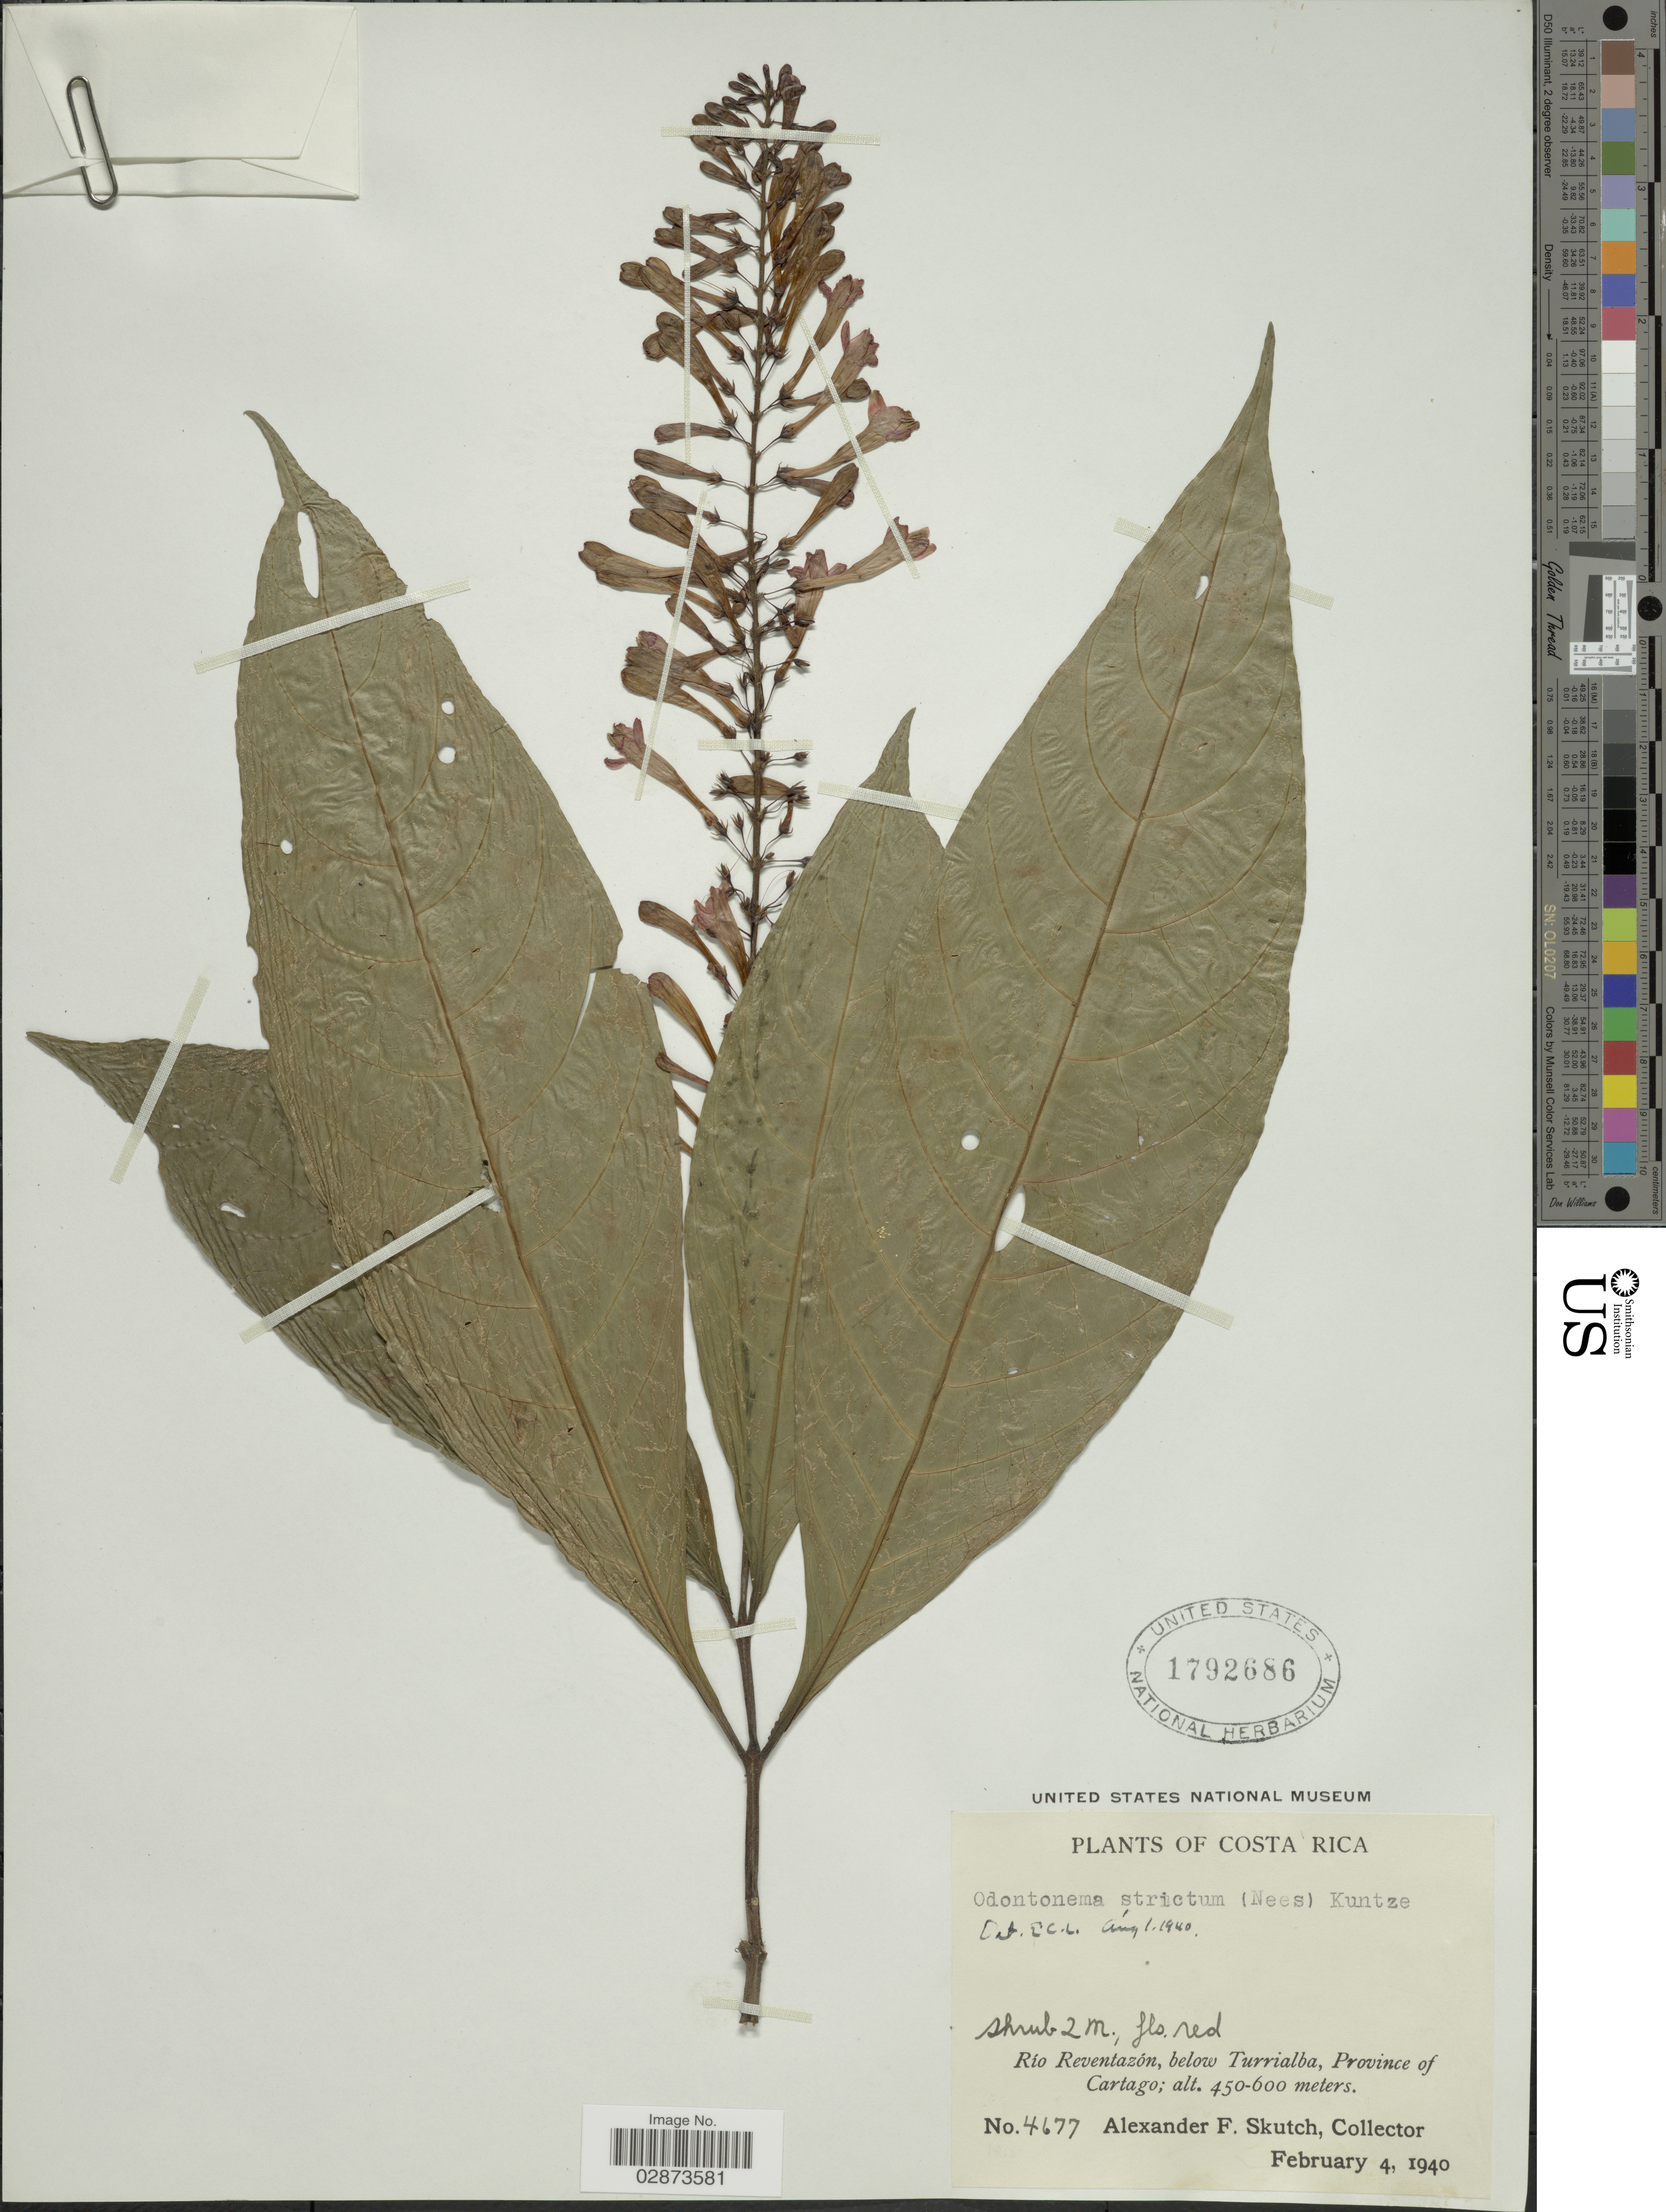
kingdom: Plantae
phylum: Tracheophyta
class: Magnoliopsida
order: Lamiales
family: Acanthaceae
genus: Odontonema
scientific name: Odontonema tubaeforme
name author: (Bertol.) Kuntze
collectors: A. F. Skutch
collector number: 4677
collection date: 1940-02-04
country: Costa Rica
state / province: Cartago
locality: Río Reventazón, below Turrialba, Province of Cartago.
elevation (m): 450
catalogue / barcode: US 1792686